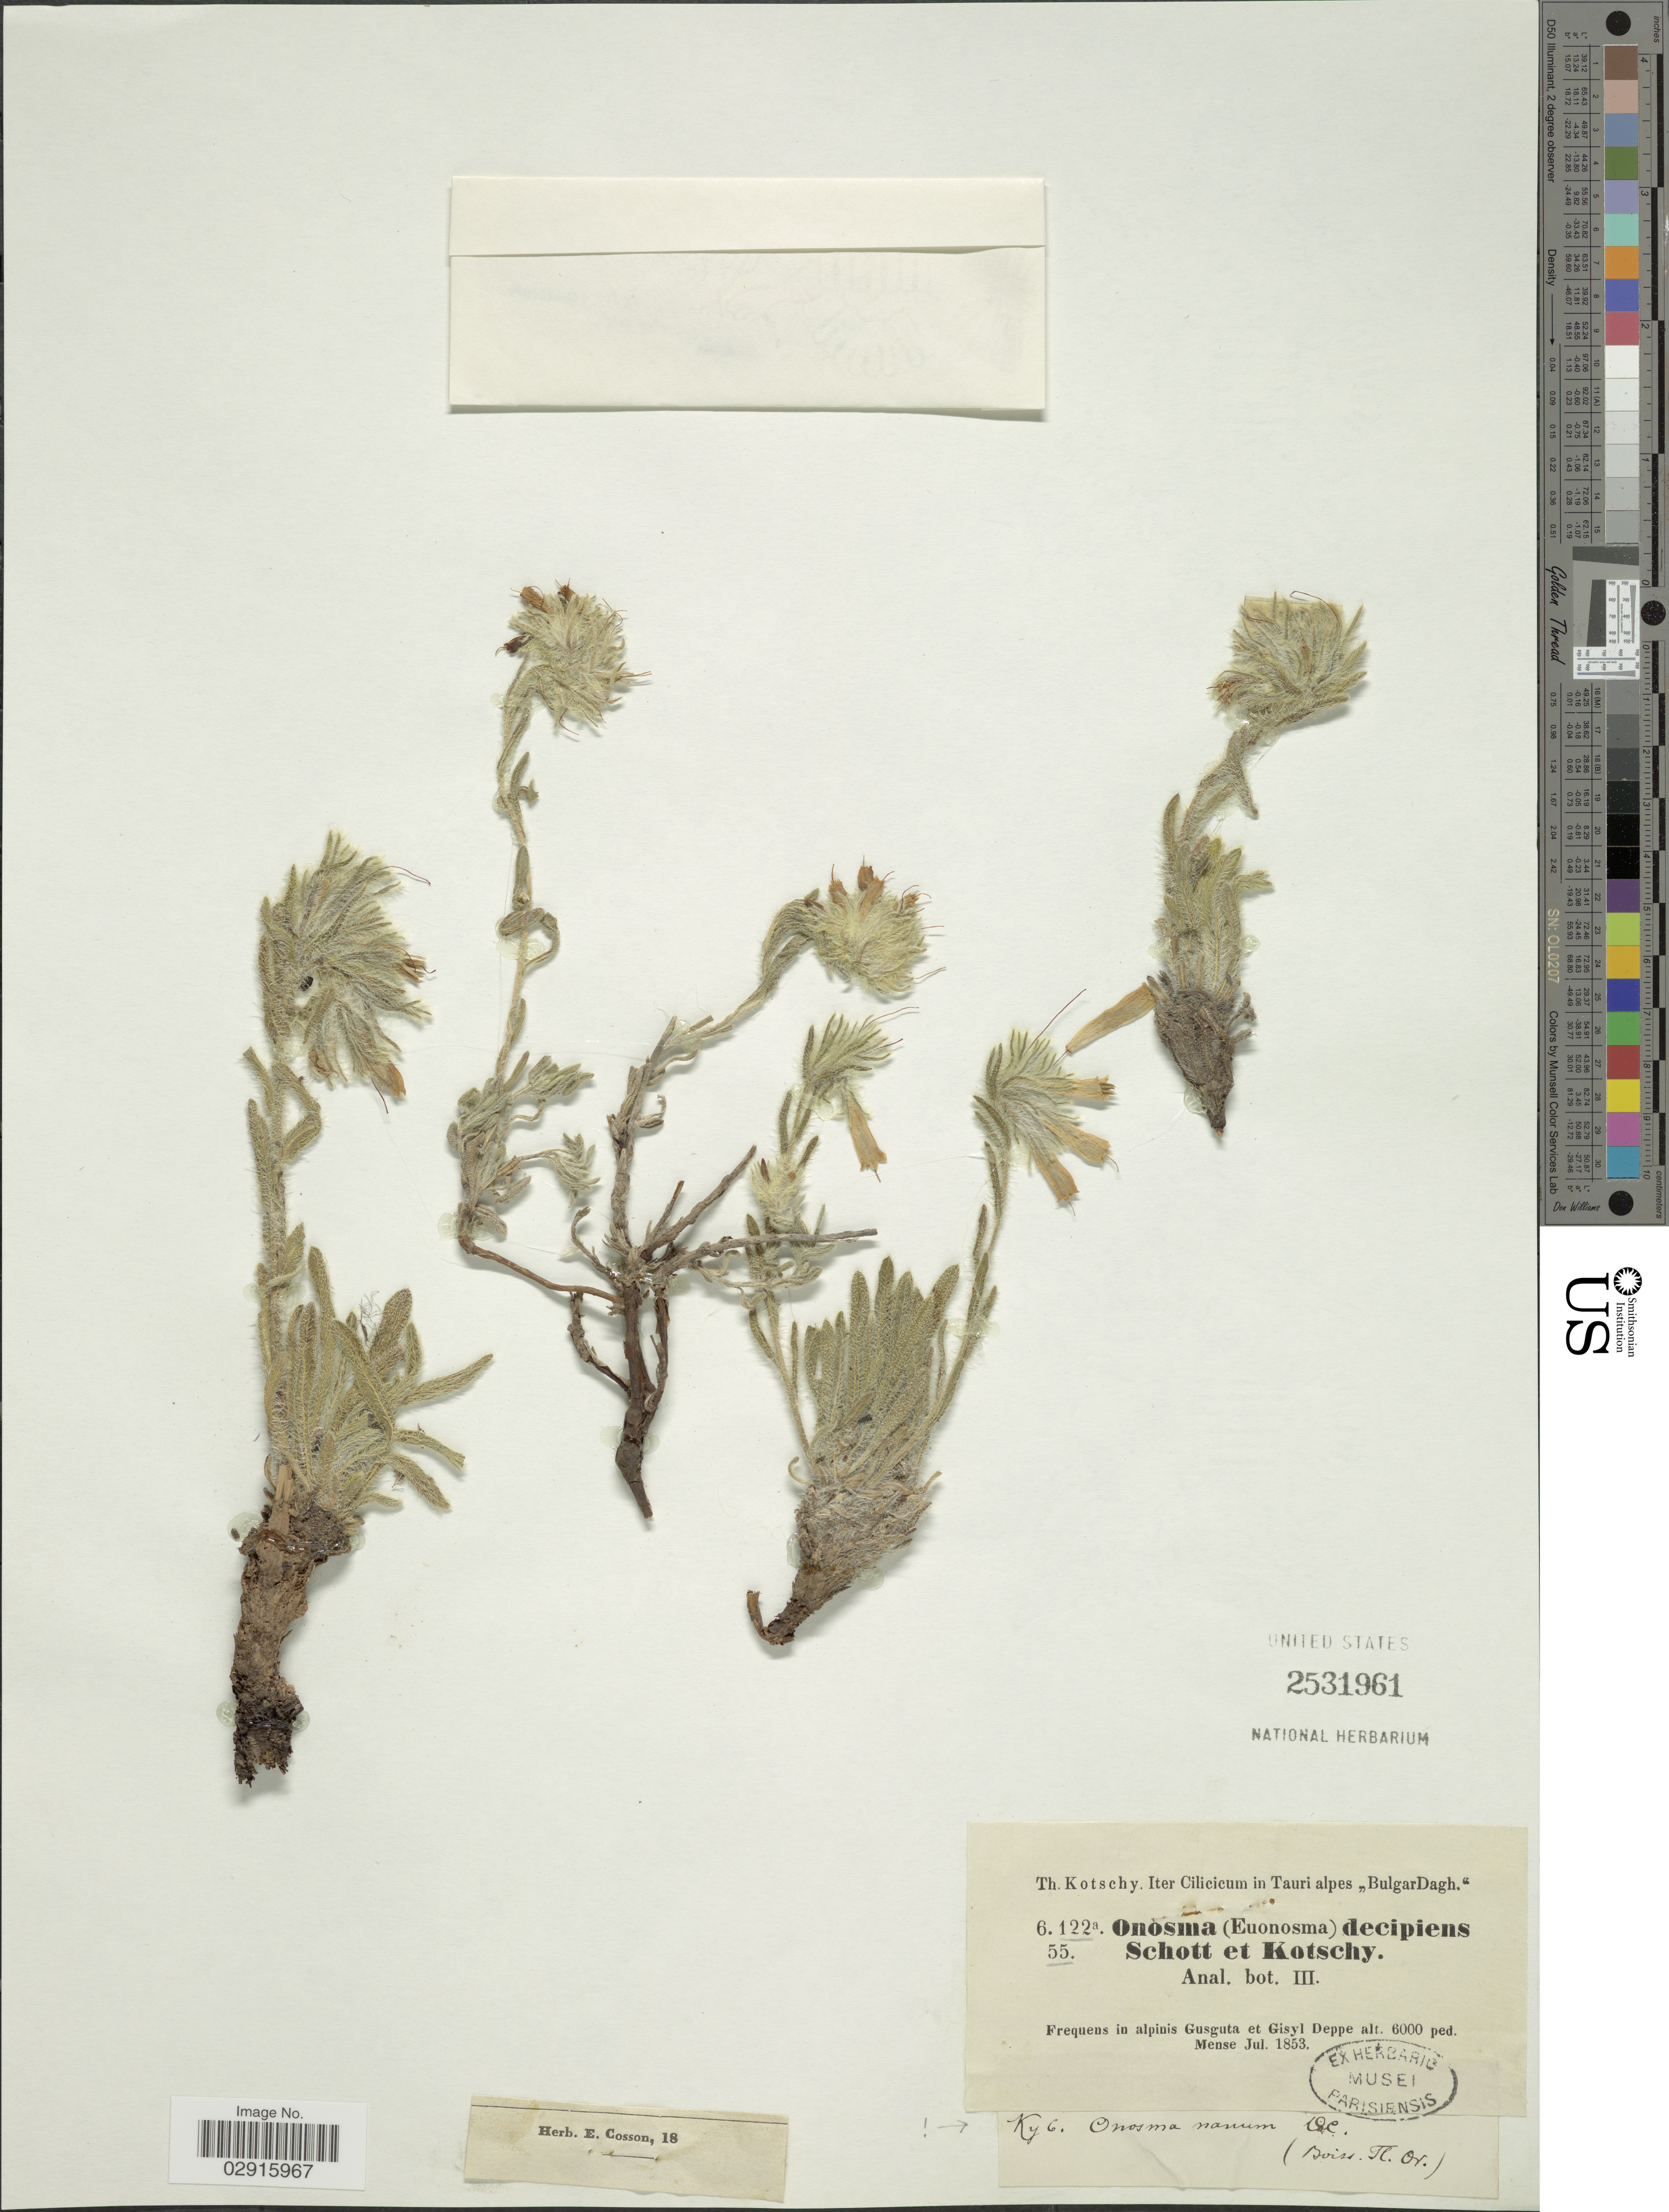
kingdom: Plantae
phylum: Tracheophyta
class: Magnoliopsida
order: Boraginales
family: Boraginaceae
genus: Onosma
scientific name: Onosma nana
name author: DC.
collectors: K. G. Kotschy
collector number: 6122a/55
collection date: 1853-07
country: Turkey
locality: Iter Cilicicum in Tauri alpes "BulgarDagh", Frequens in alpinis Gusguta et Gisyl Deppe.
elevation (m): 1829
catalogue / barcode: US 2531961